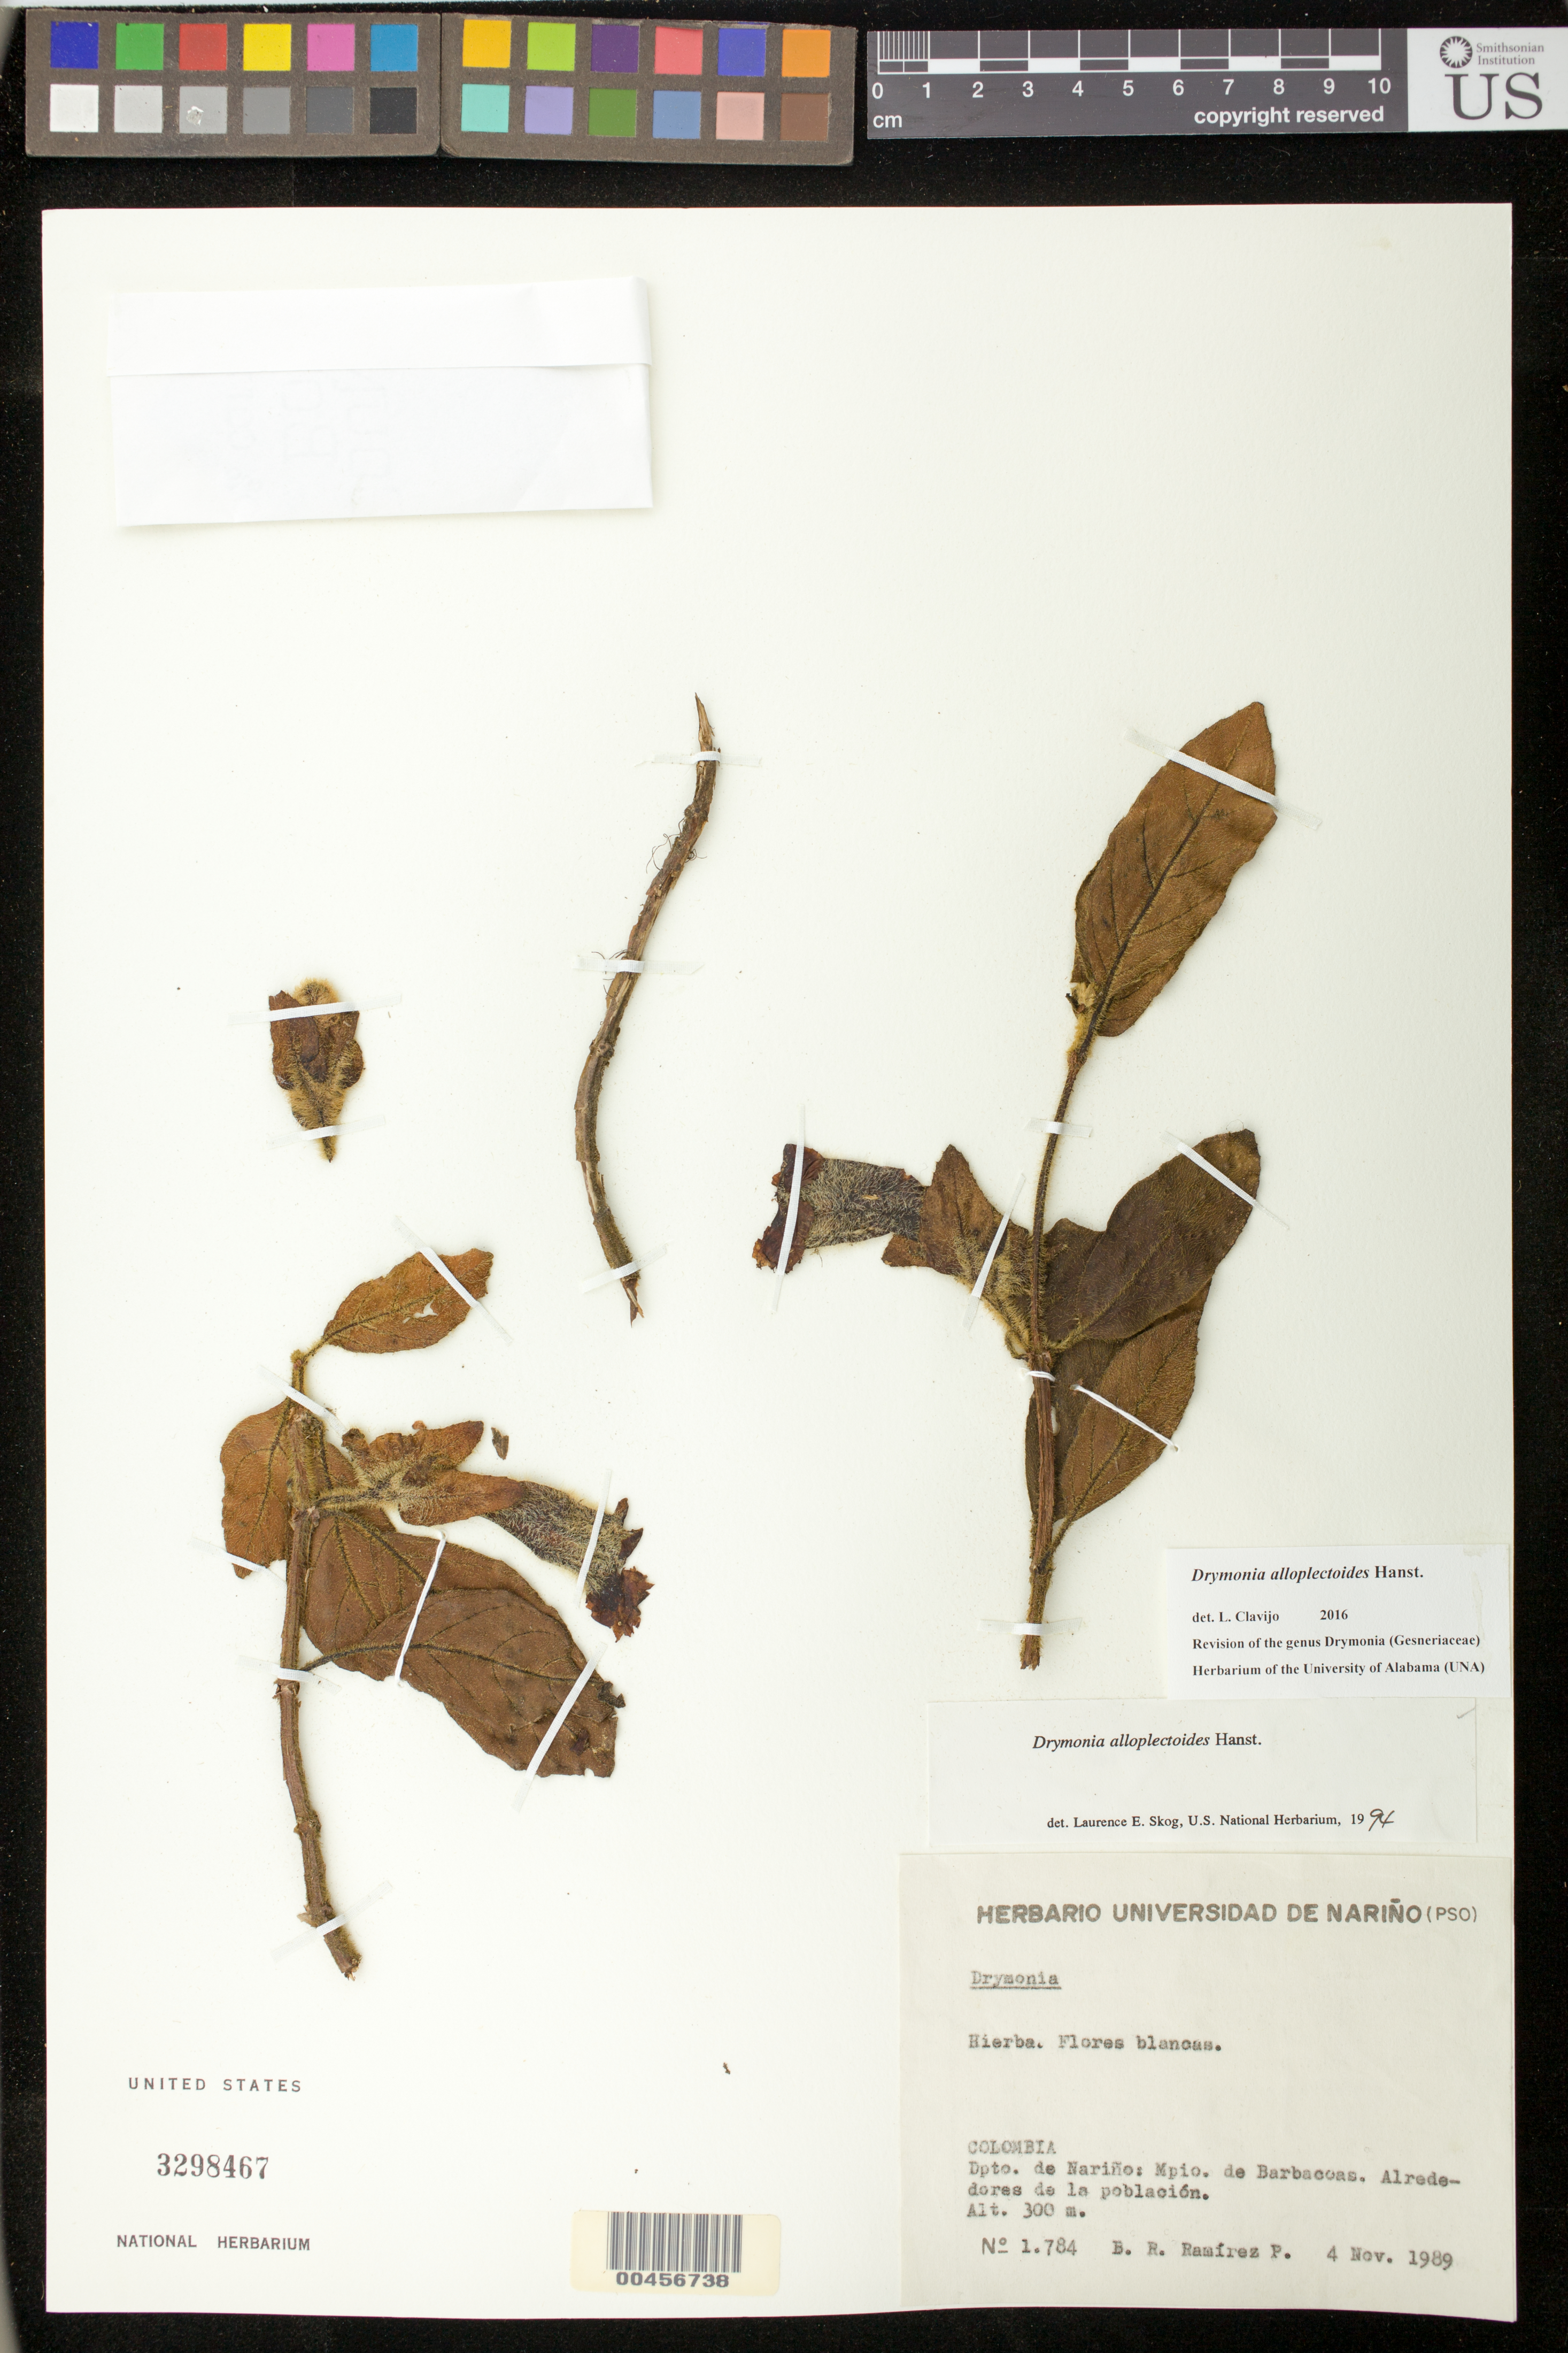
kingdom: Plantae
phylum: Tracheophyta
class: Magnoliopsida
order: Lamiales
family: Gesneriaceae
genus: Drymonia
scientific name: Drymonia alloplectoides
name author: Hanst.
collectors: B. R. Ramirez P.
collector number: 1784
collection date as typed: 04 Nov 1989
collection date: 1989-11-04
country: Colombia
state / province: Nariño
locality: Barbacoas, alrededores de La Poblacion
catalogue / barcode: US 3298467